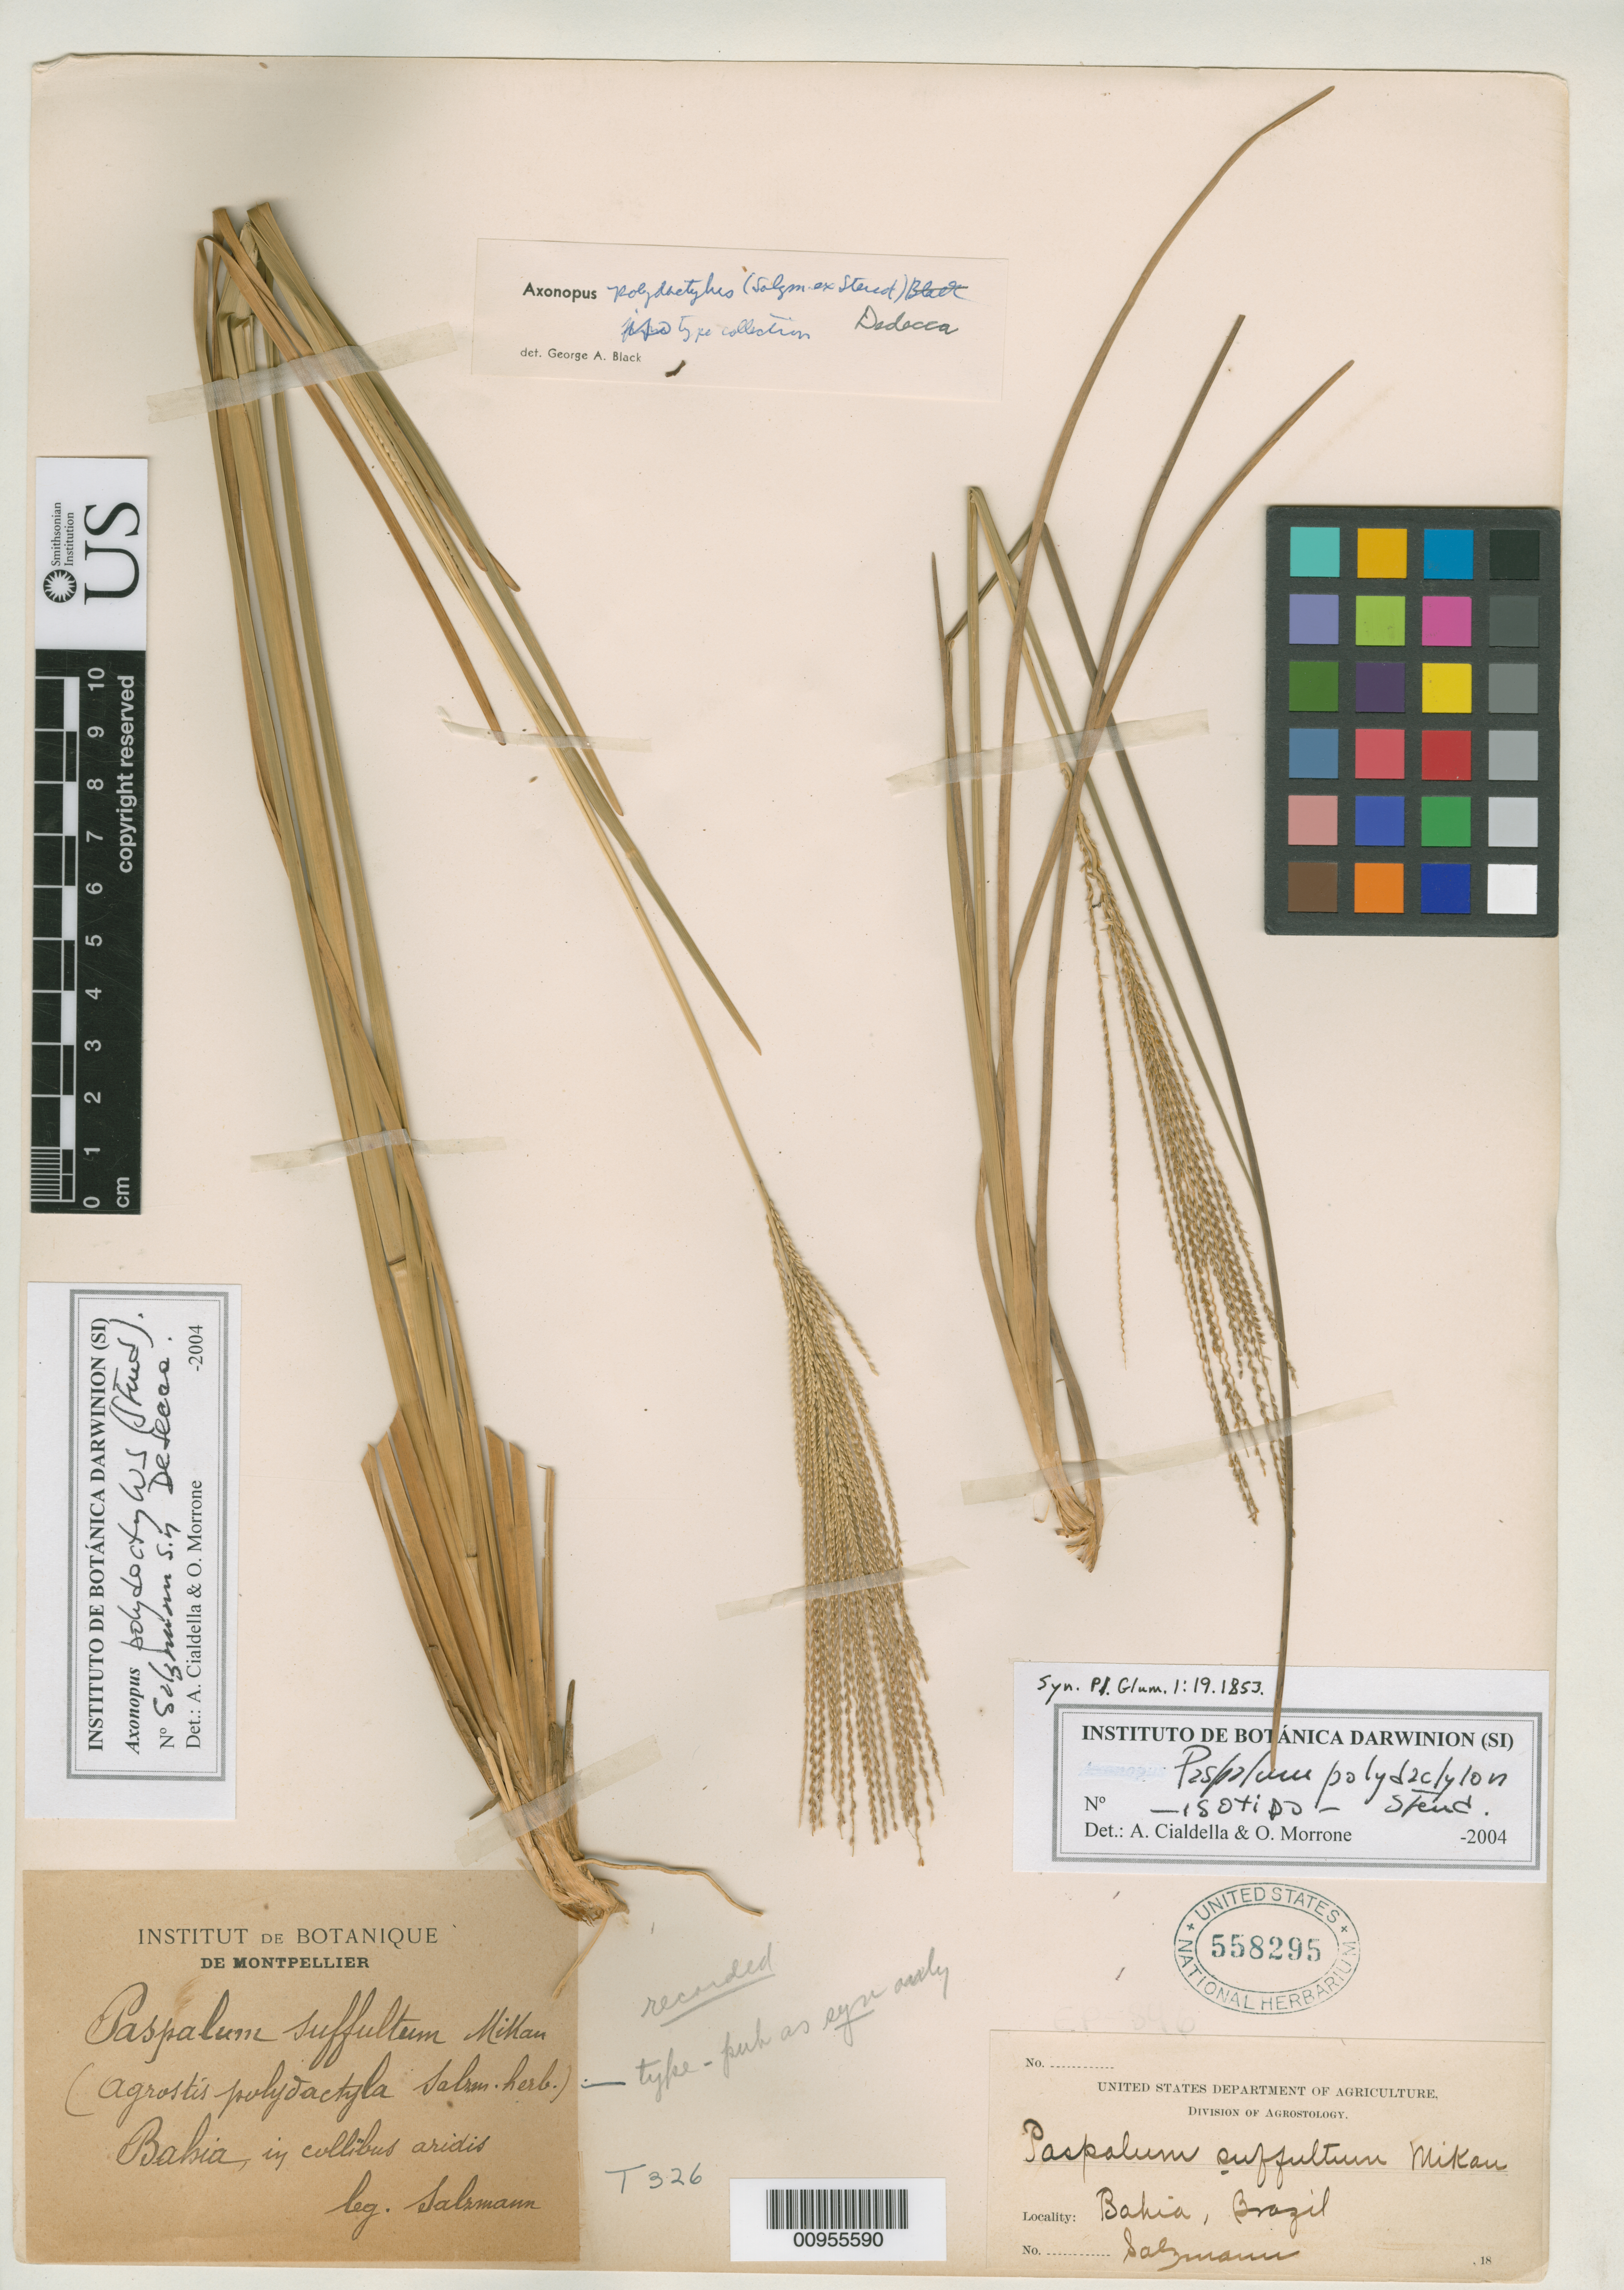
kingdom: Plantae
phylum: Tracheophyta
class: Liliopsida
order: Poales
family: Poaceae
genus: Paspalum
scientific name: Paspalum polydactylon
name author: Steud.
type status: Isotype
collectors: P. Salzmann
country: Brazil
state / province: Bahia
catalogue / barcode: US 558295